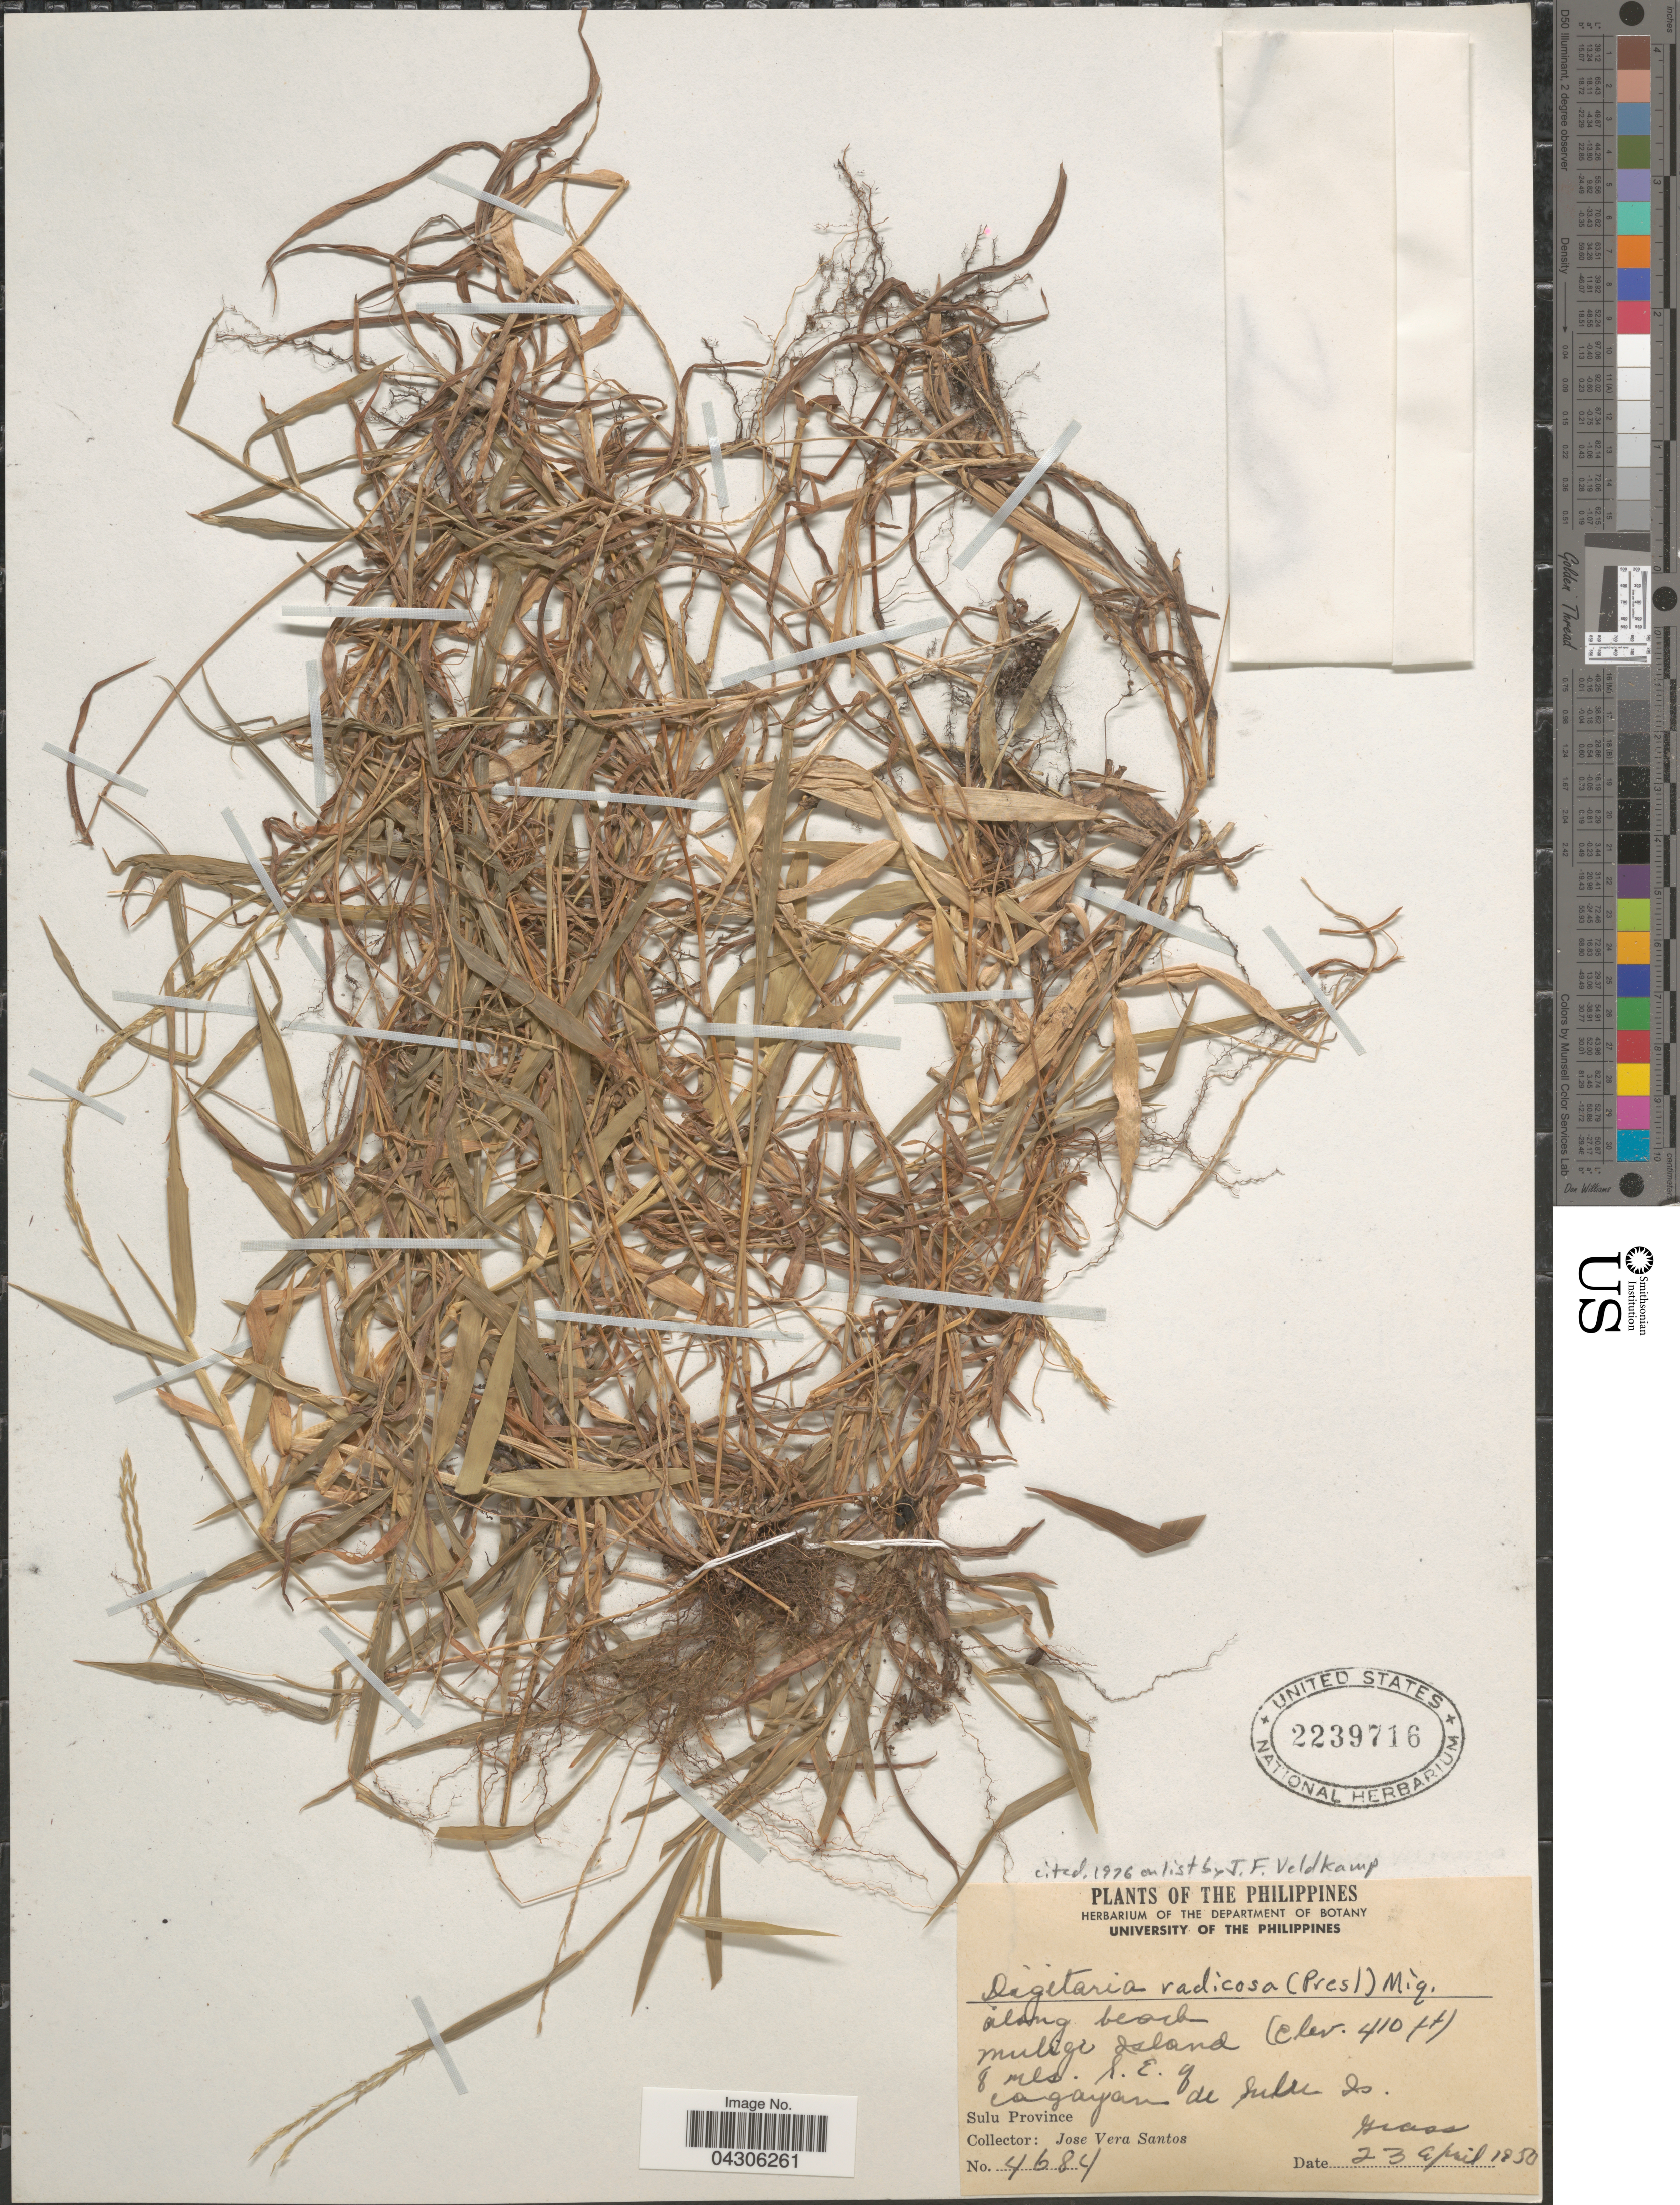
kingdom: Plantae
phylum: Tracheophyta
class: Liliopsida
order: Poales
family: Poaceae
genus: Digitaria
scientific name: Digitaria radicosa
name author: (J. Presl) Miq.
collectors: J. Vera Santos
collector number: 4684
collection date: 1950-04-23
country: Philippines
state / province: Muslim Mindanao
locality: Along beach. Muligi Island. 8 mls. S.E. of Cagayan de Sulu Is. Sulu Province.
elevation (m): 125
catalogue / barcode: US 2239716